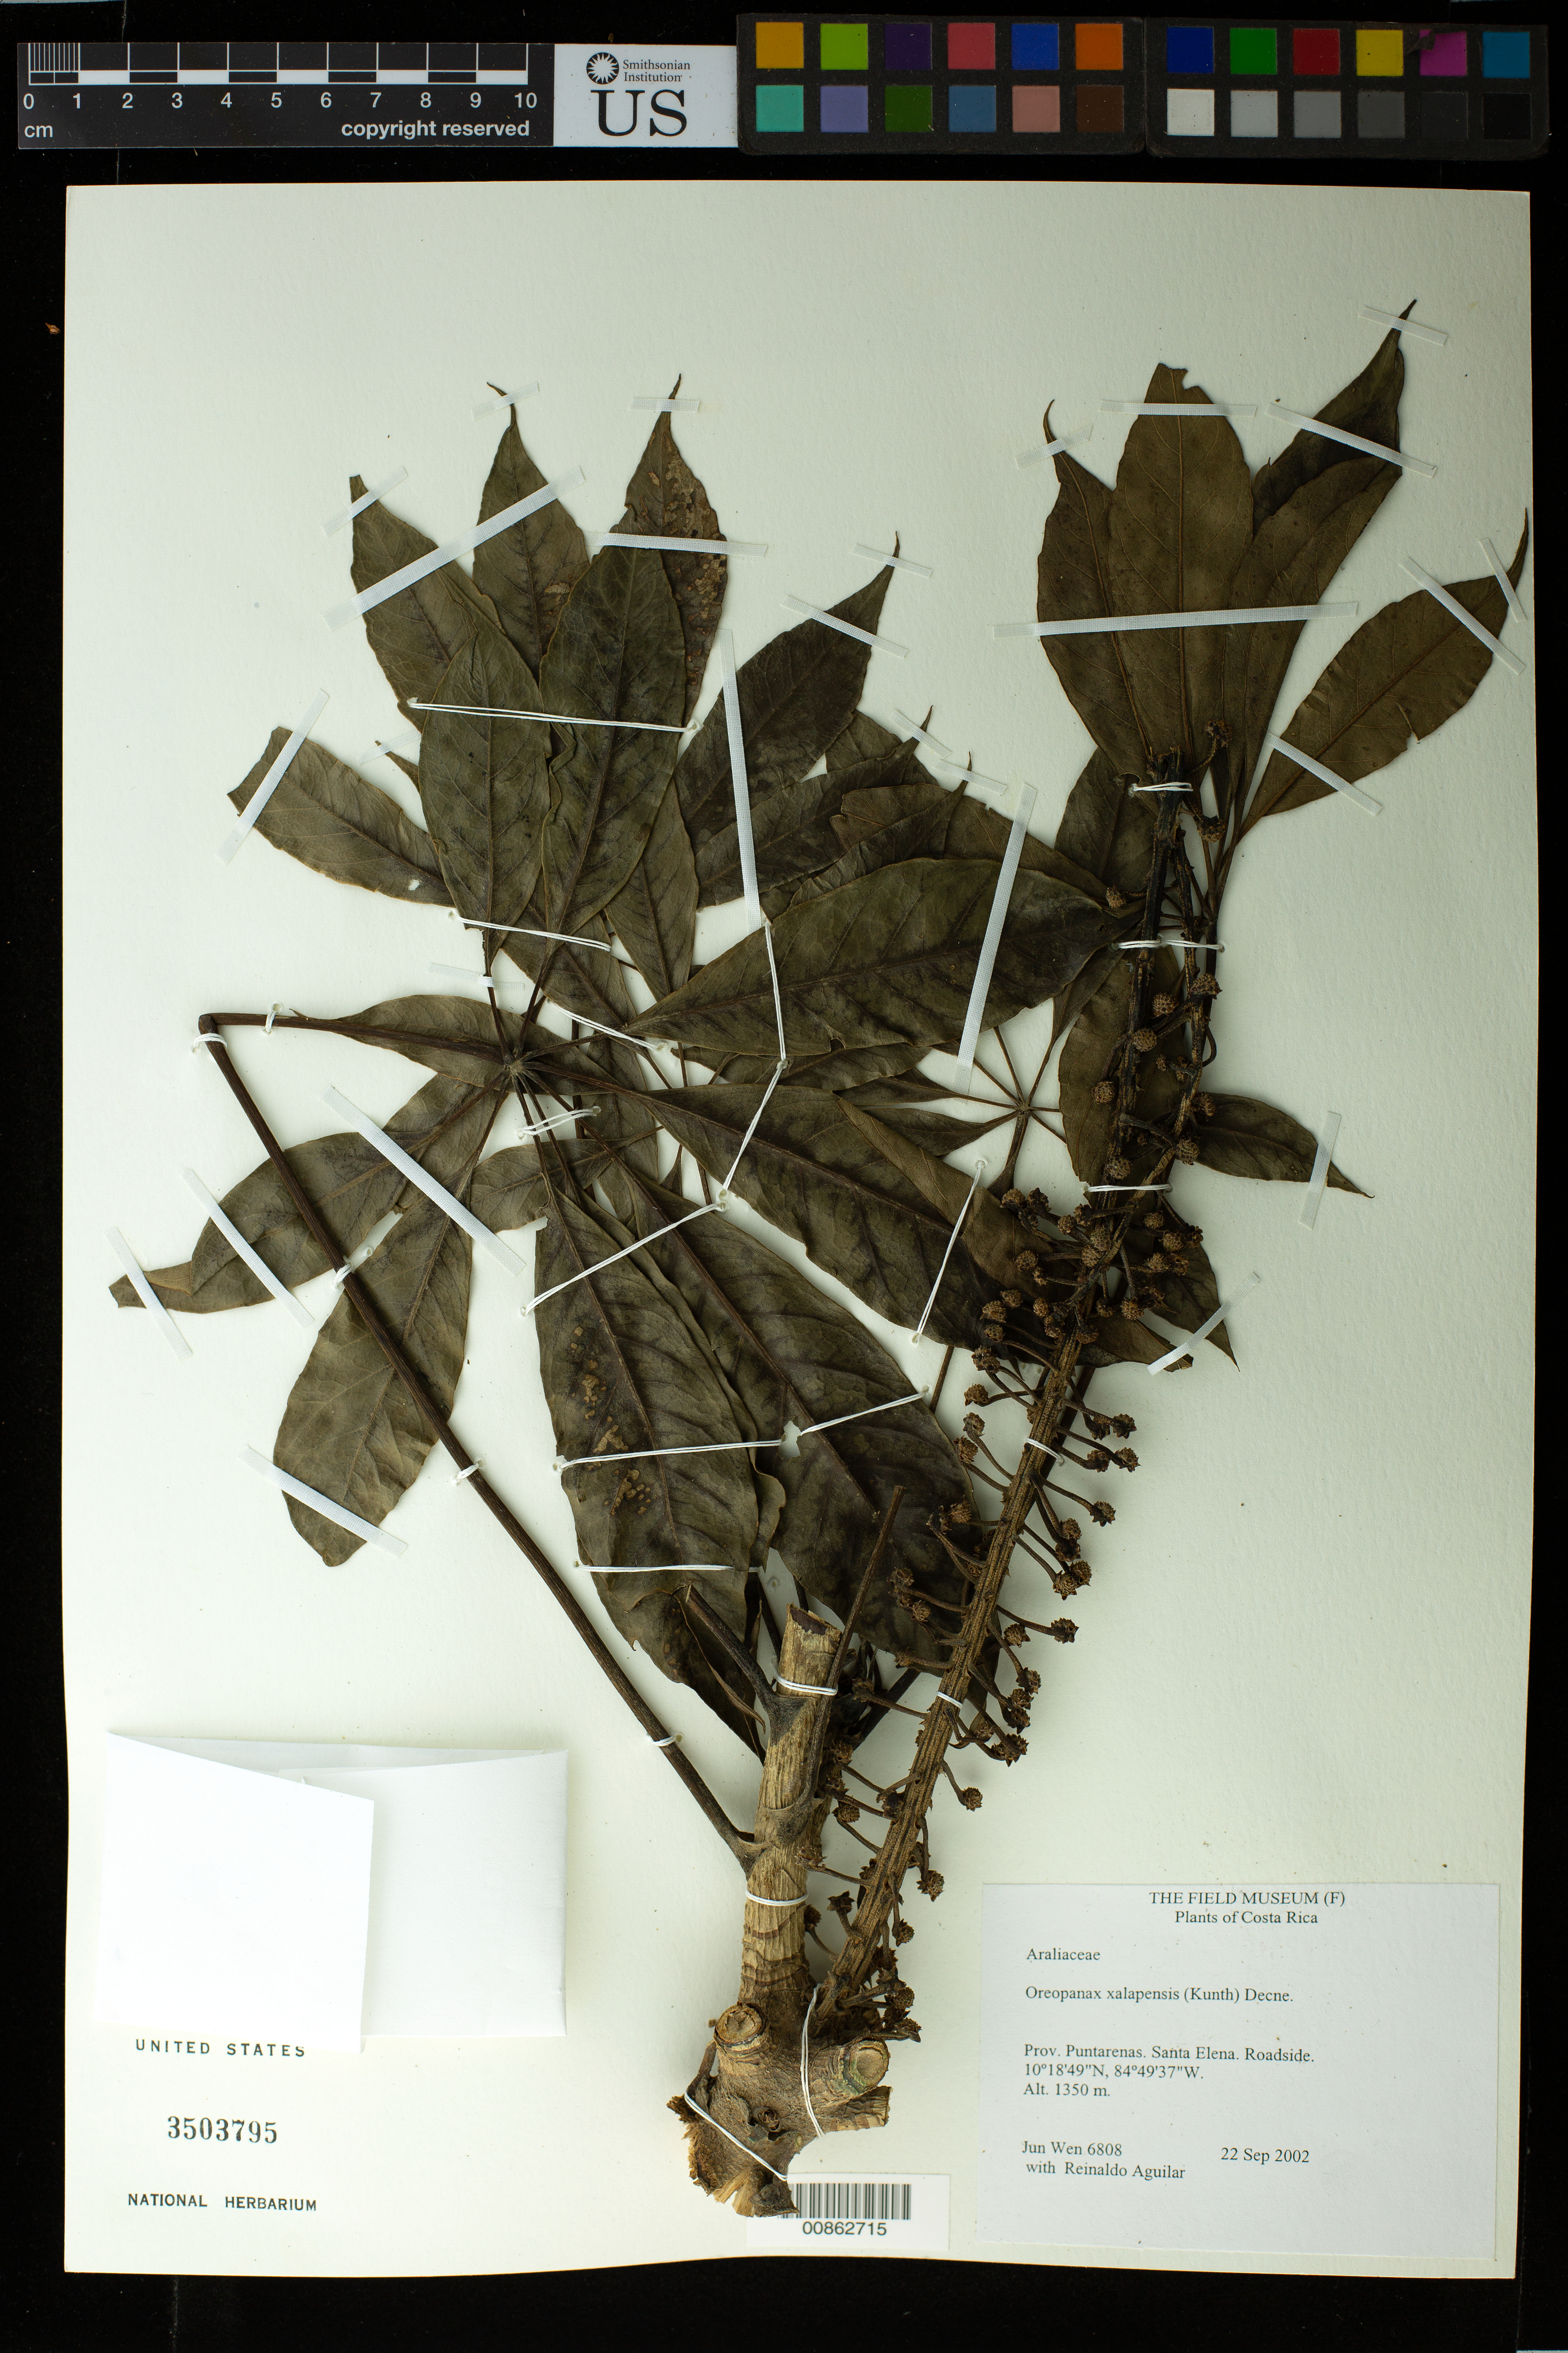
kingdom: Plantae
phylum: Tracheophyta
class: Magnoliopsida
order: Apiales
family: Araliaceae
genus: Oreopanax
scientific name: Oreopanax xalapensis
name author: (Kunth) Decne. & Planch.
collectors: J. Wen & R. Aguilar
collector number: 6808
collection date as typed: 22 Sep 2002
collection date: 2002-09-22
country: Costa Rica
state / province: Puntarenas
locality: Santa Elena.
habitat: Roadside.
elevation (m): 1350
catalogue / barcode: US 3503795